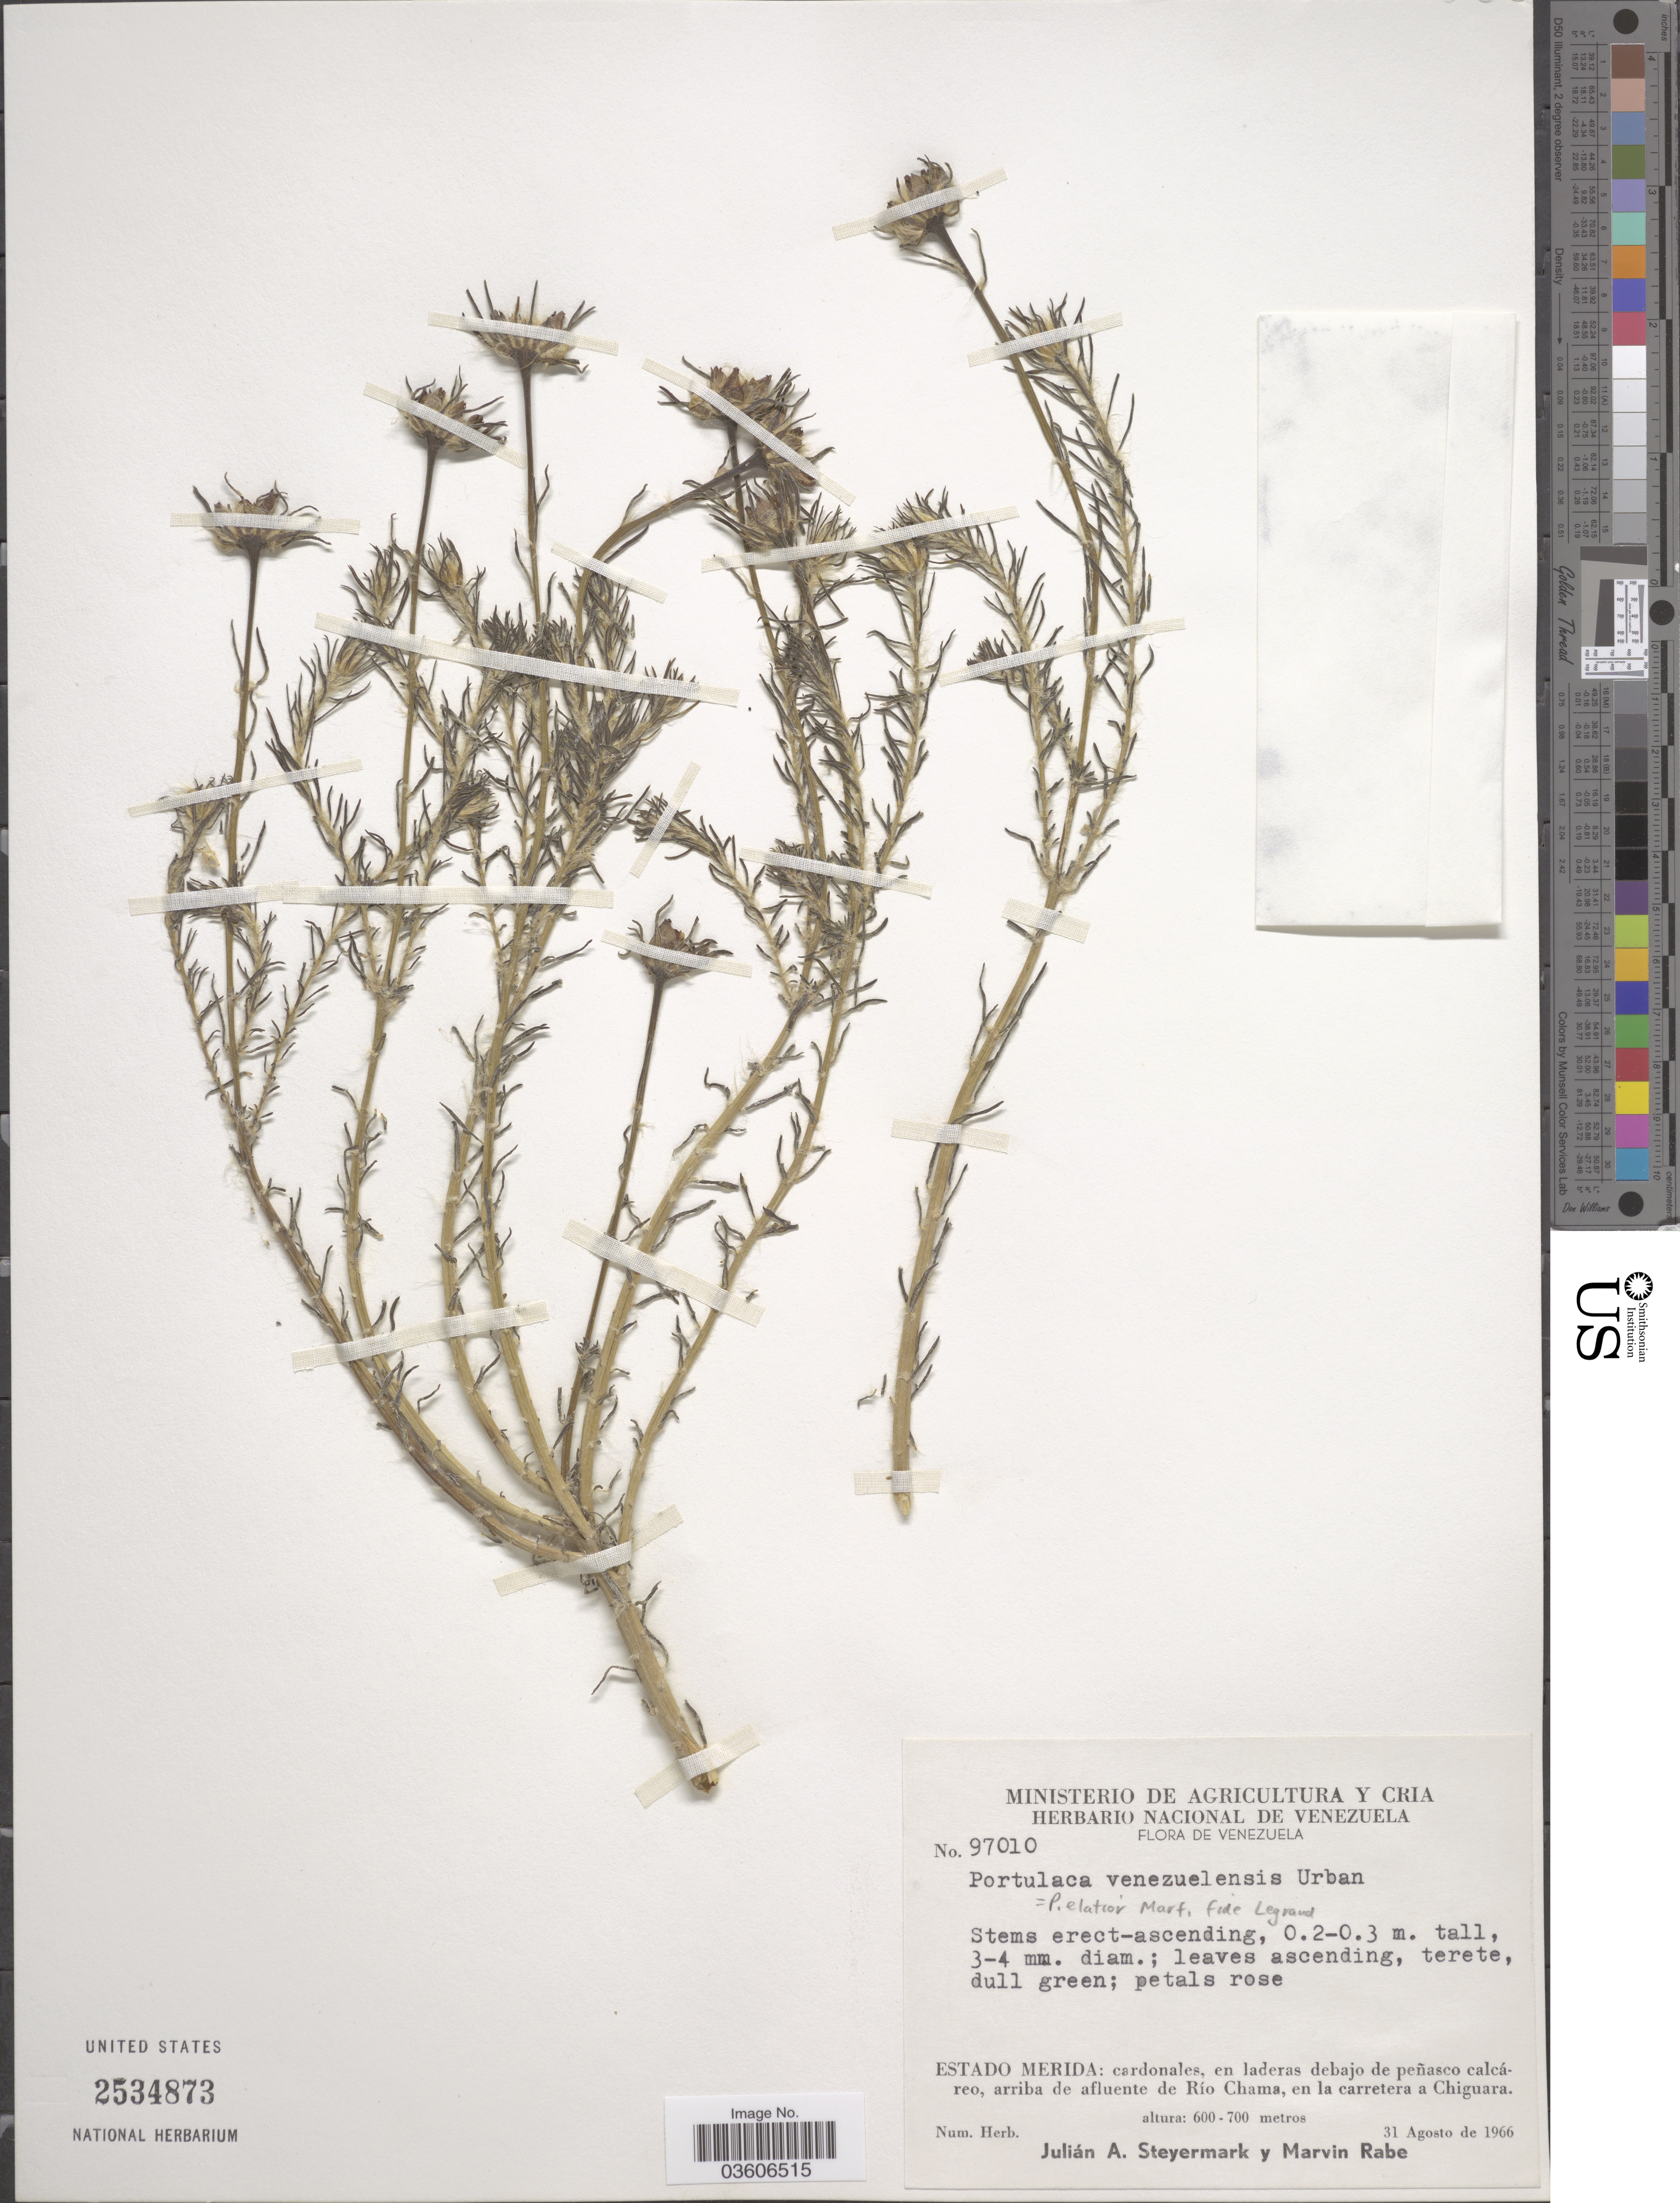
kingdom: Plantae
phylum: Tracheophyta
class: Magnoliopsida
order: Caryophyllales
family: Portulacaceae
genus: Portulaca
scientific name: Portulaca elatior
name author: Mart. ex Rohrb.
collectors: J. Steyermark & M. Rabe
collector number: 97010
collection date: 1966-08-31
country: Venezuela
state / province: Mérida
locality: Arriba de afluente de Río Chama, en la carretera a Chiguara.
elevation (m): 600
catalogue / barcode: US 2534873